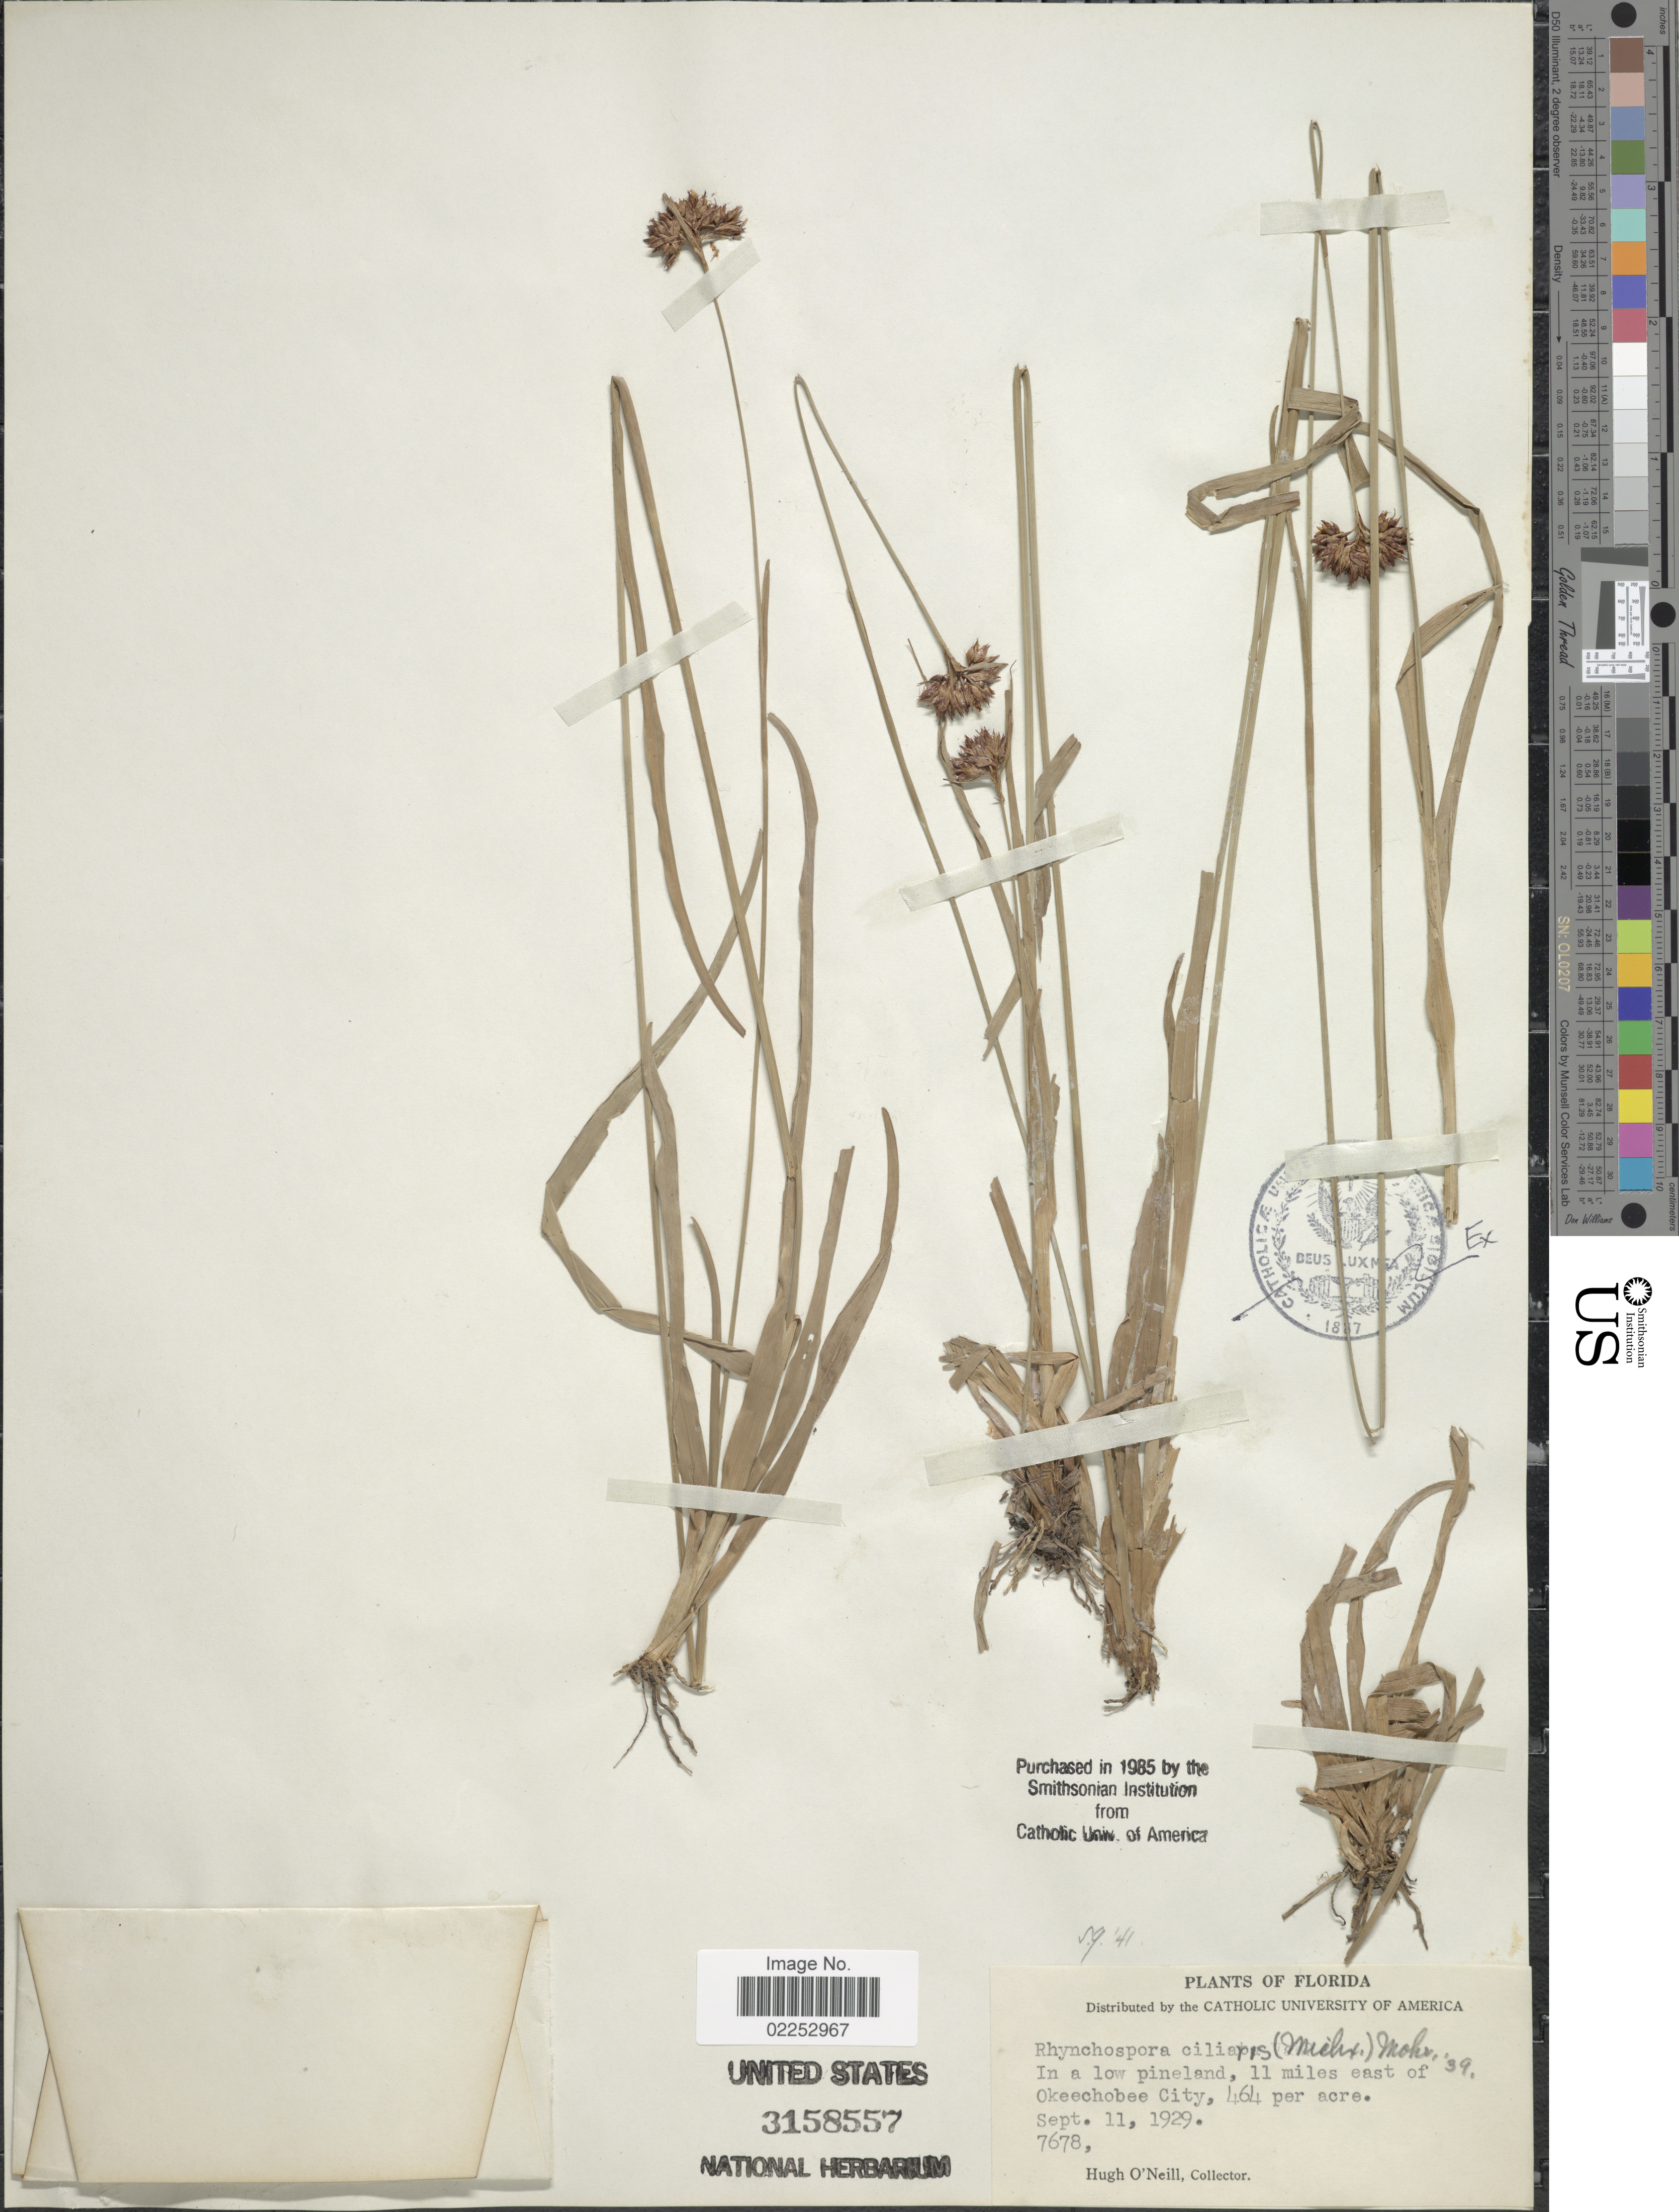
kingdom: Plantae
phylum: Tracheophyta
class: Liliopsida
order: Poales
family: Cyperaceae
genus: Rhynchospora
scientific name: Rhynchospora ciliaris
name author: (Michx.) C. Mohr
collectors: H. O'Neill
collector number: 7678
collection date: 1929-09-11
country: United States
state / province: Florida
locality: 11 miles east of Okeechobee City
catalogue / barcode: US 3158557